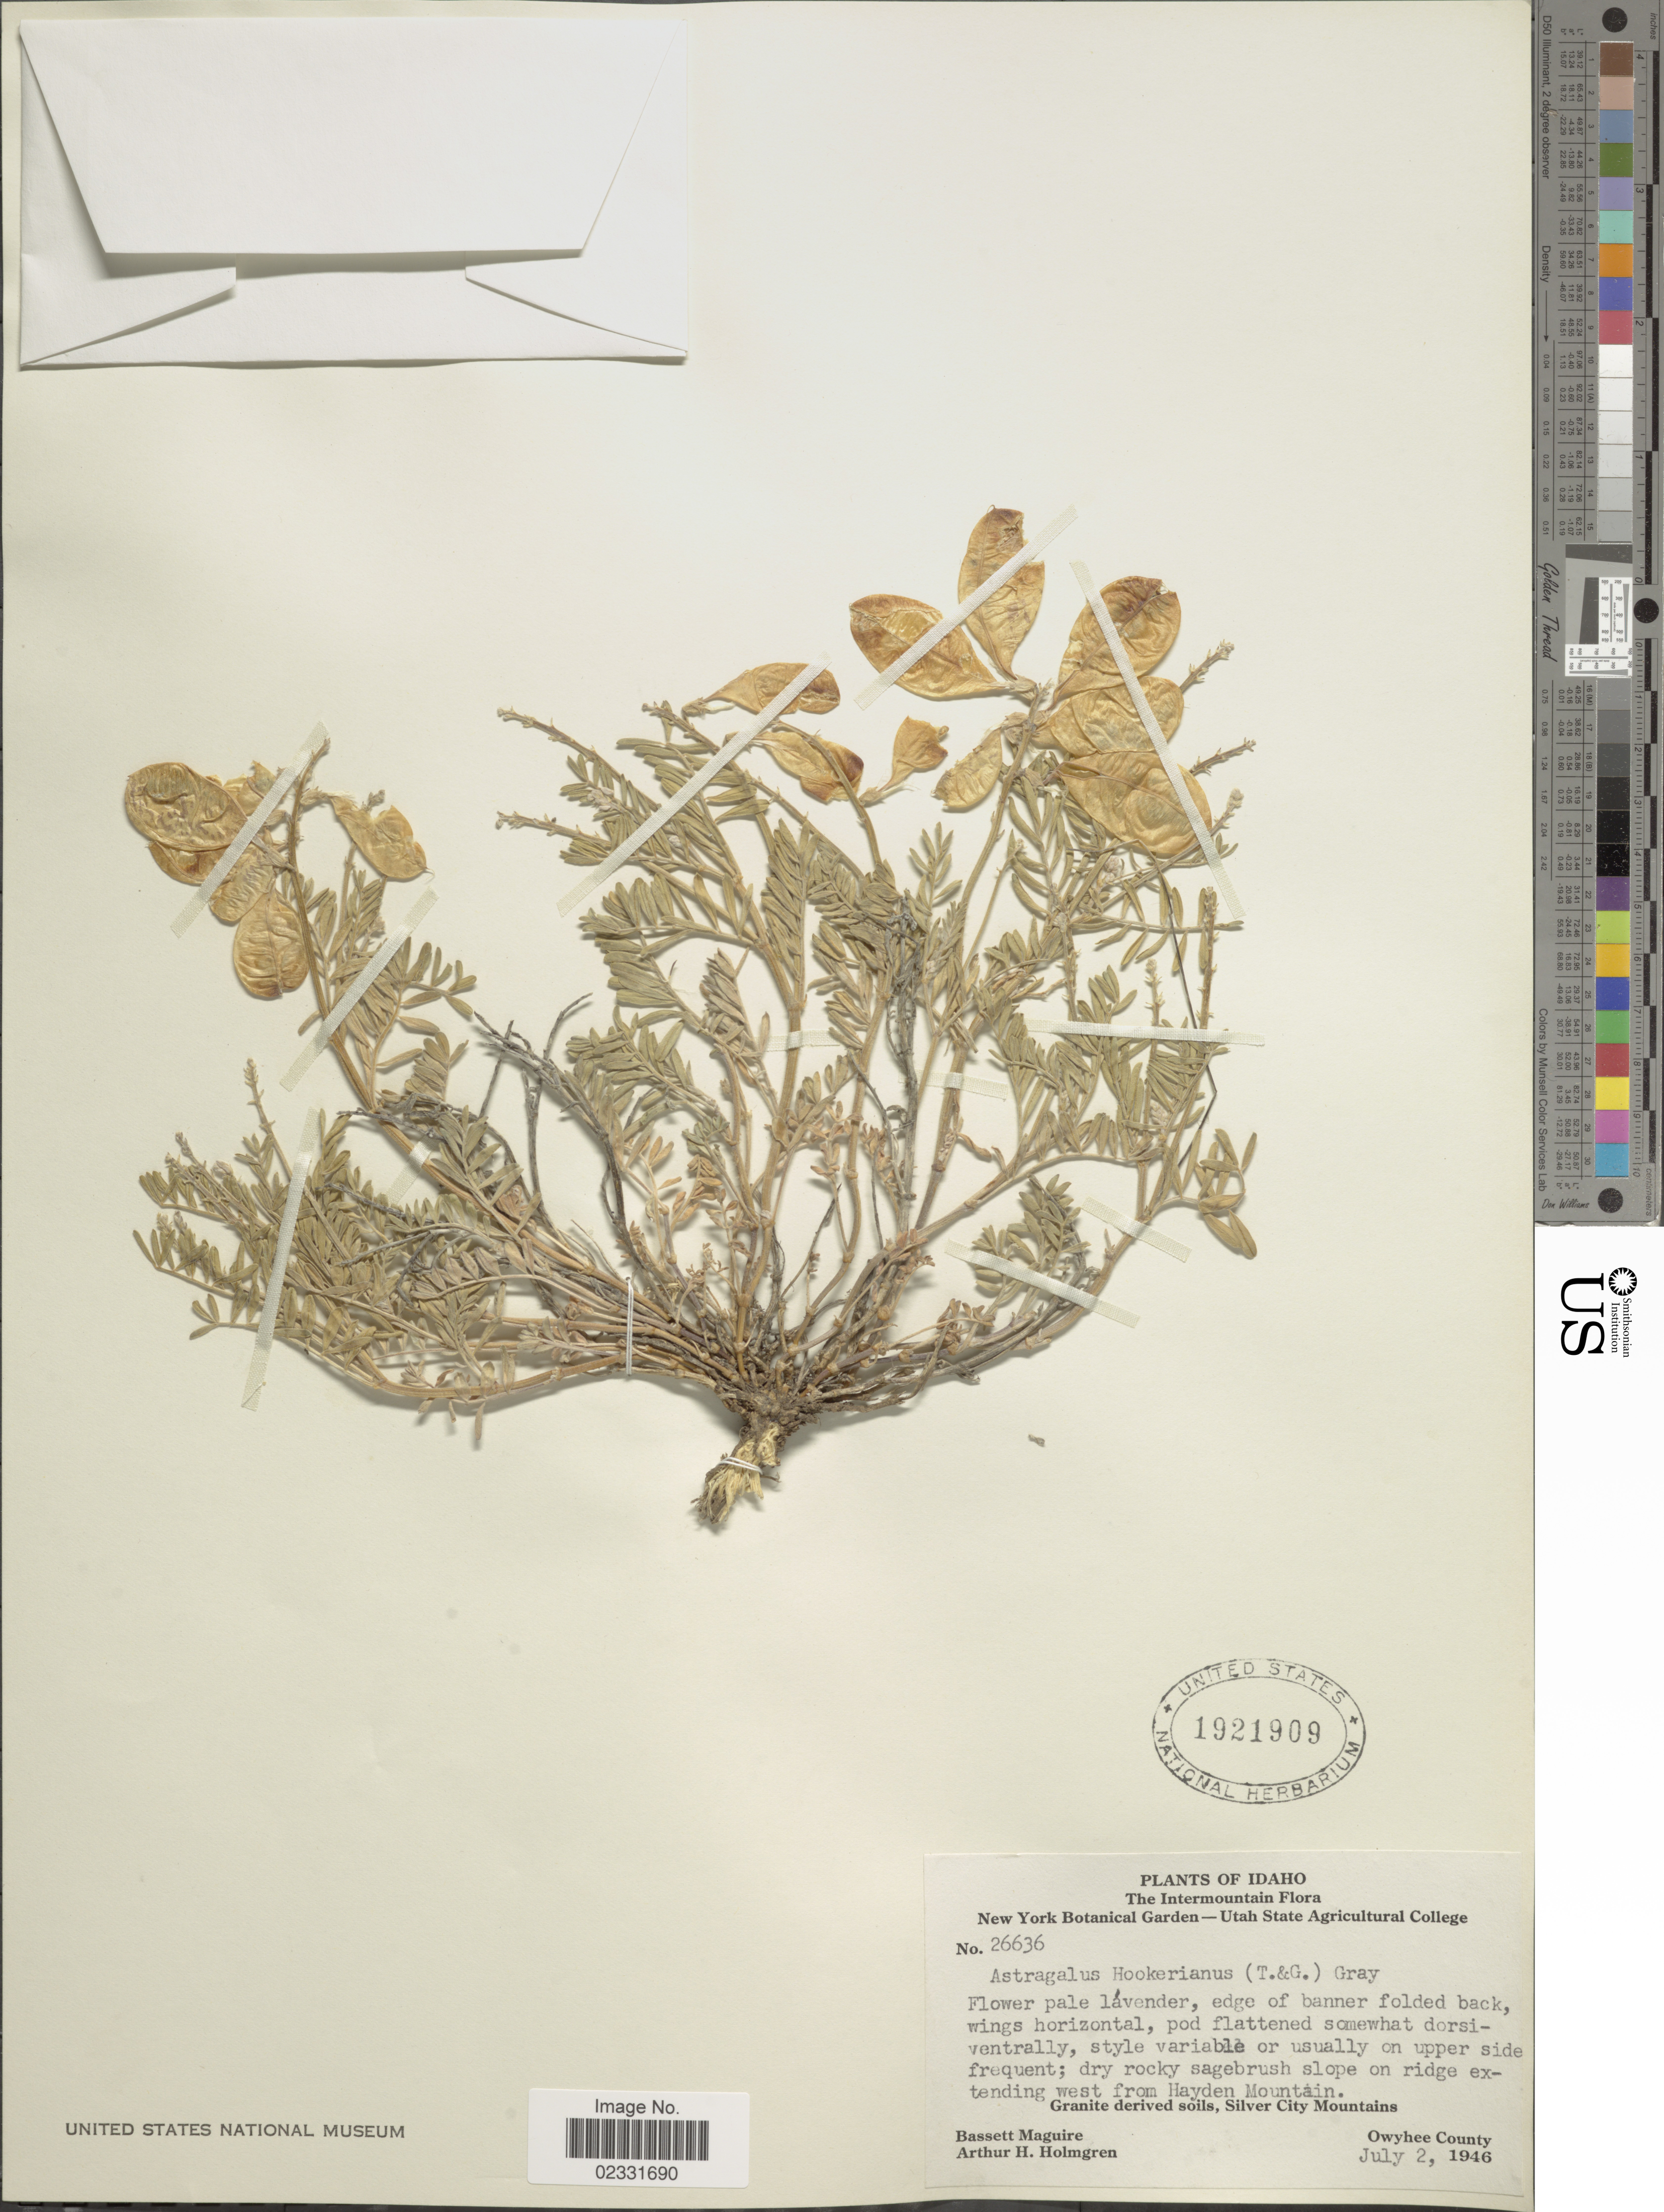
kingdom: Plantae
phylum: Tracheophyta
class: Magnoliopsida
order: Fabales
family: Fabaceae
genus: Astragalus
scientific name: Astragalus hookerianus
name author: D. Dietr.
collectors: B. Maguire & A. H. Holmgren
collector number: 26636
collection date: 1946-07-02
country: United States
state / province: Idaho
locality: The Intermountain Flora, edge of banner folded back, wings horizontal, on upper side frequent; dry rocky sagebrush slope on ridge extending west from Hayden Mountain, Granite derived soils, Silver City Mountains, Owyhee County.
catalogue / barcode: US 1921909